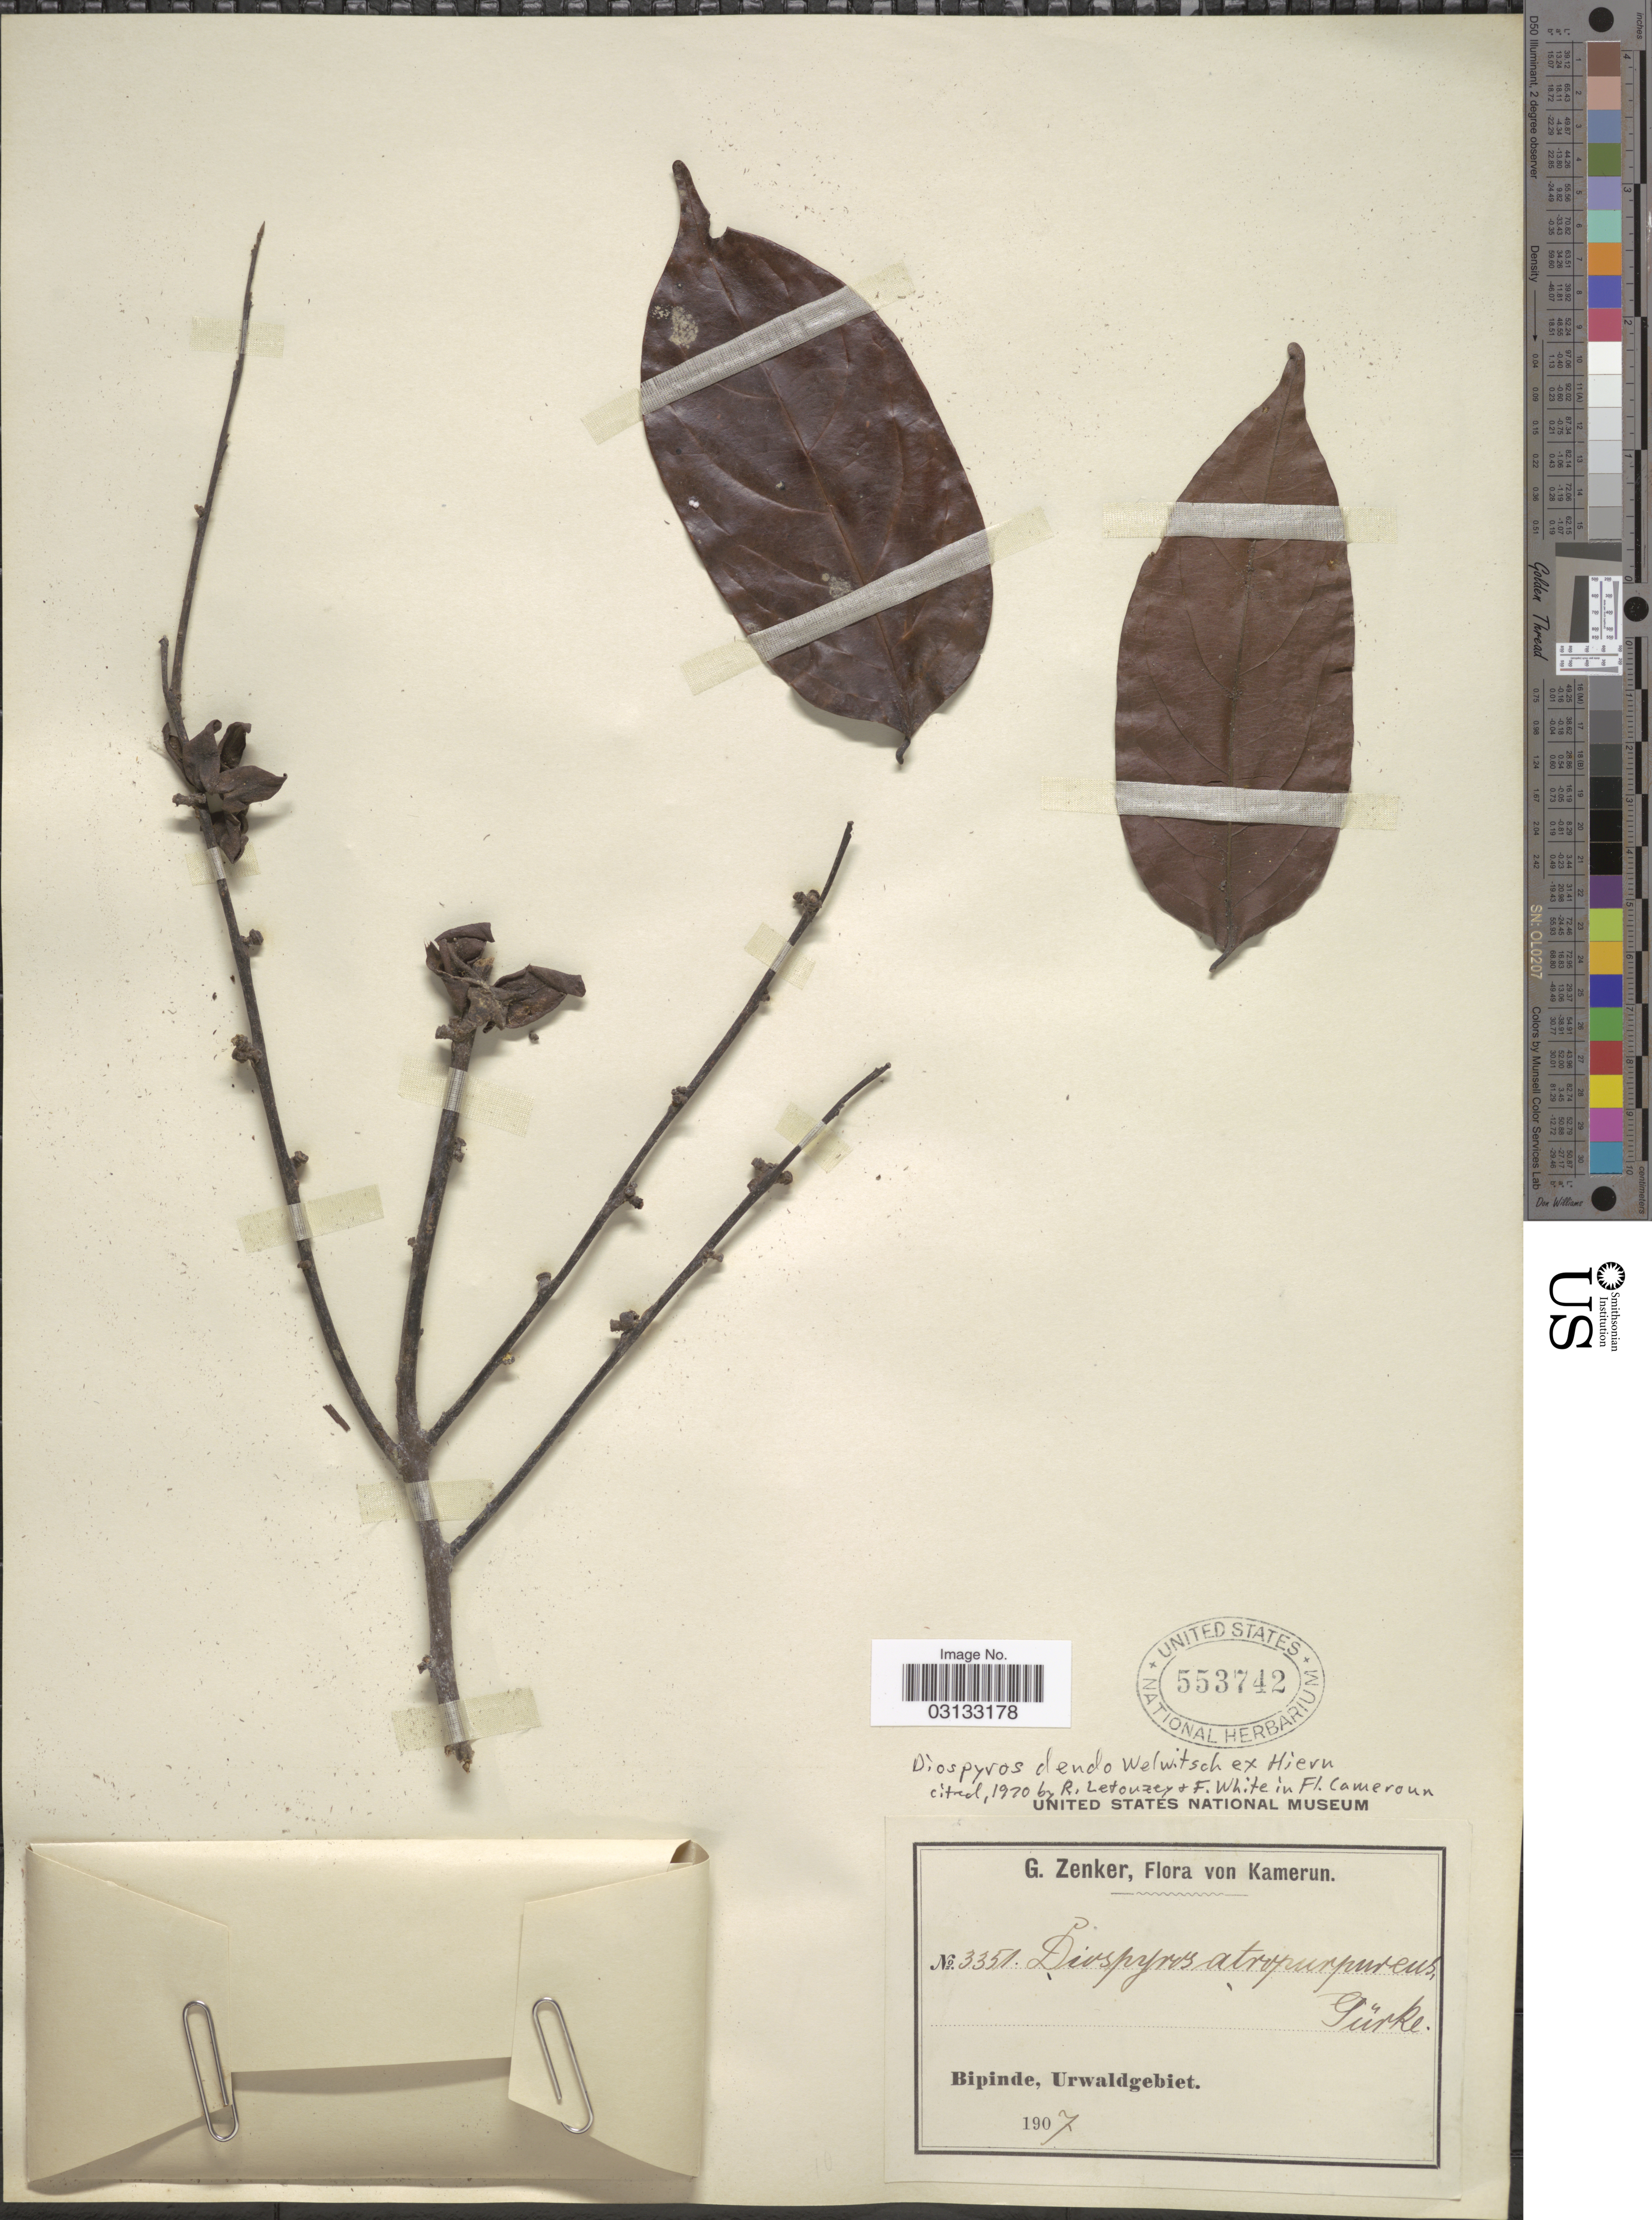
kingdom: Plantae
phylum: Tracheophyta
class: Magnoliopsida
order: Ericales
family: Ebenaceae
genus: Diospyros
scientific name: Diospyros dendo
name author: Welw. ex Hiern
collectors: G. A. Zenker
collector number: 3351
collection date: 1907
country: Cameroon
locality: Kamerun, Bipinde, Urwaldgebiet.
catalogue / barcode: US 553742